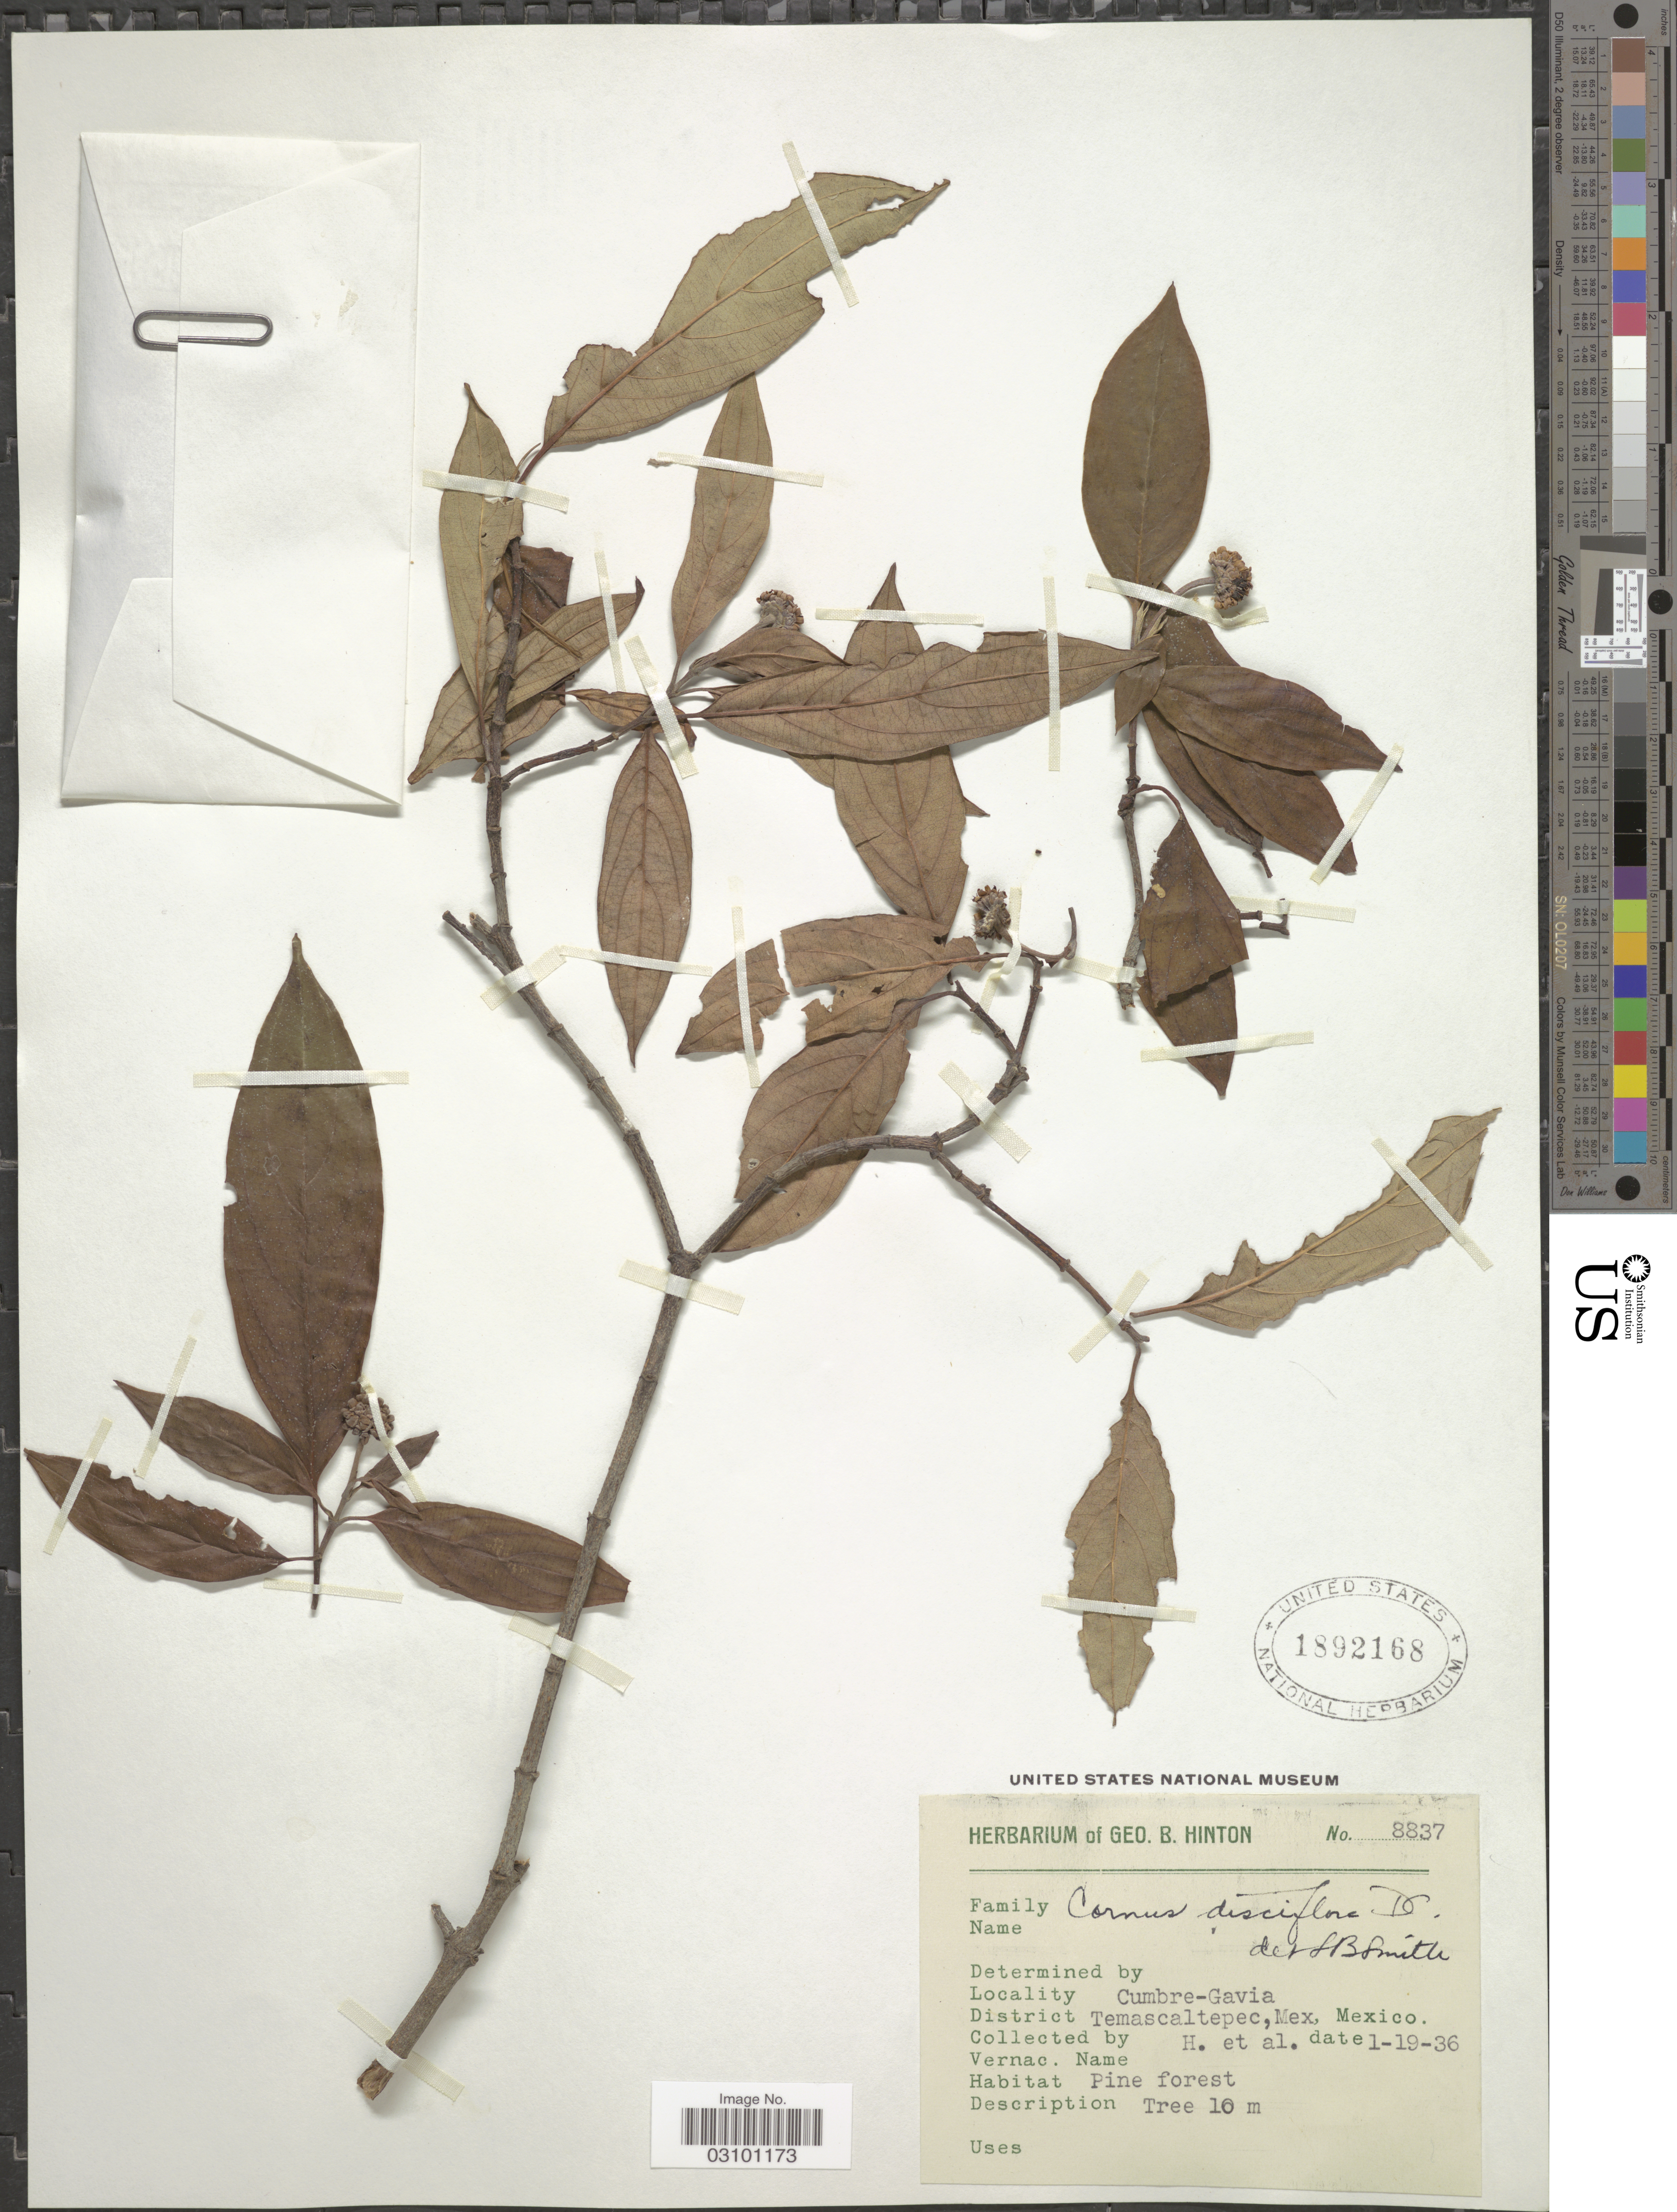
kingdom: Plantae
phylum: Tracheophyta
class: Magnoliopsida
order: Cornales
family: Cornaceae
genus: Cornus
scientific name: Cornus disciflora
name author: Moc. & Sessé ex DC.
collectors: G. B. Hinton & et al.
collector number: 8837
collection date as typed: Transcribed d/m/y: 19/1/36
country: Mexico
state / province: México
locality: Cumbre-Gavia. District Temascaltepec.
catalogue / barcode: US 1892168